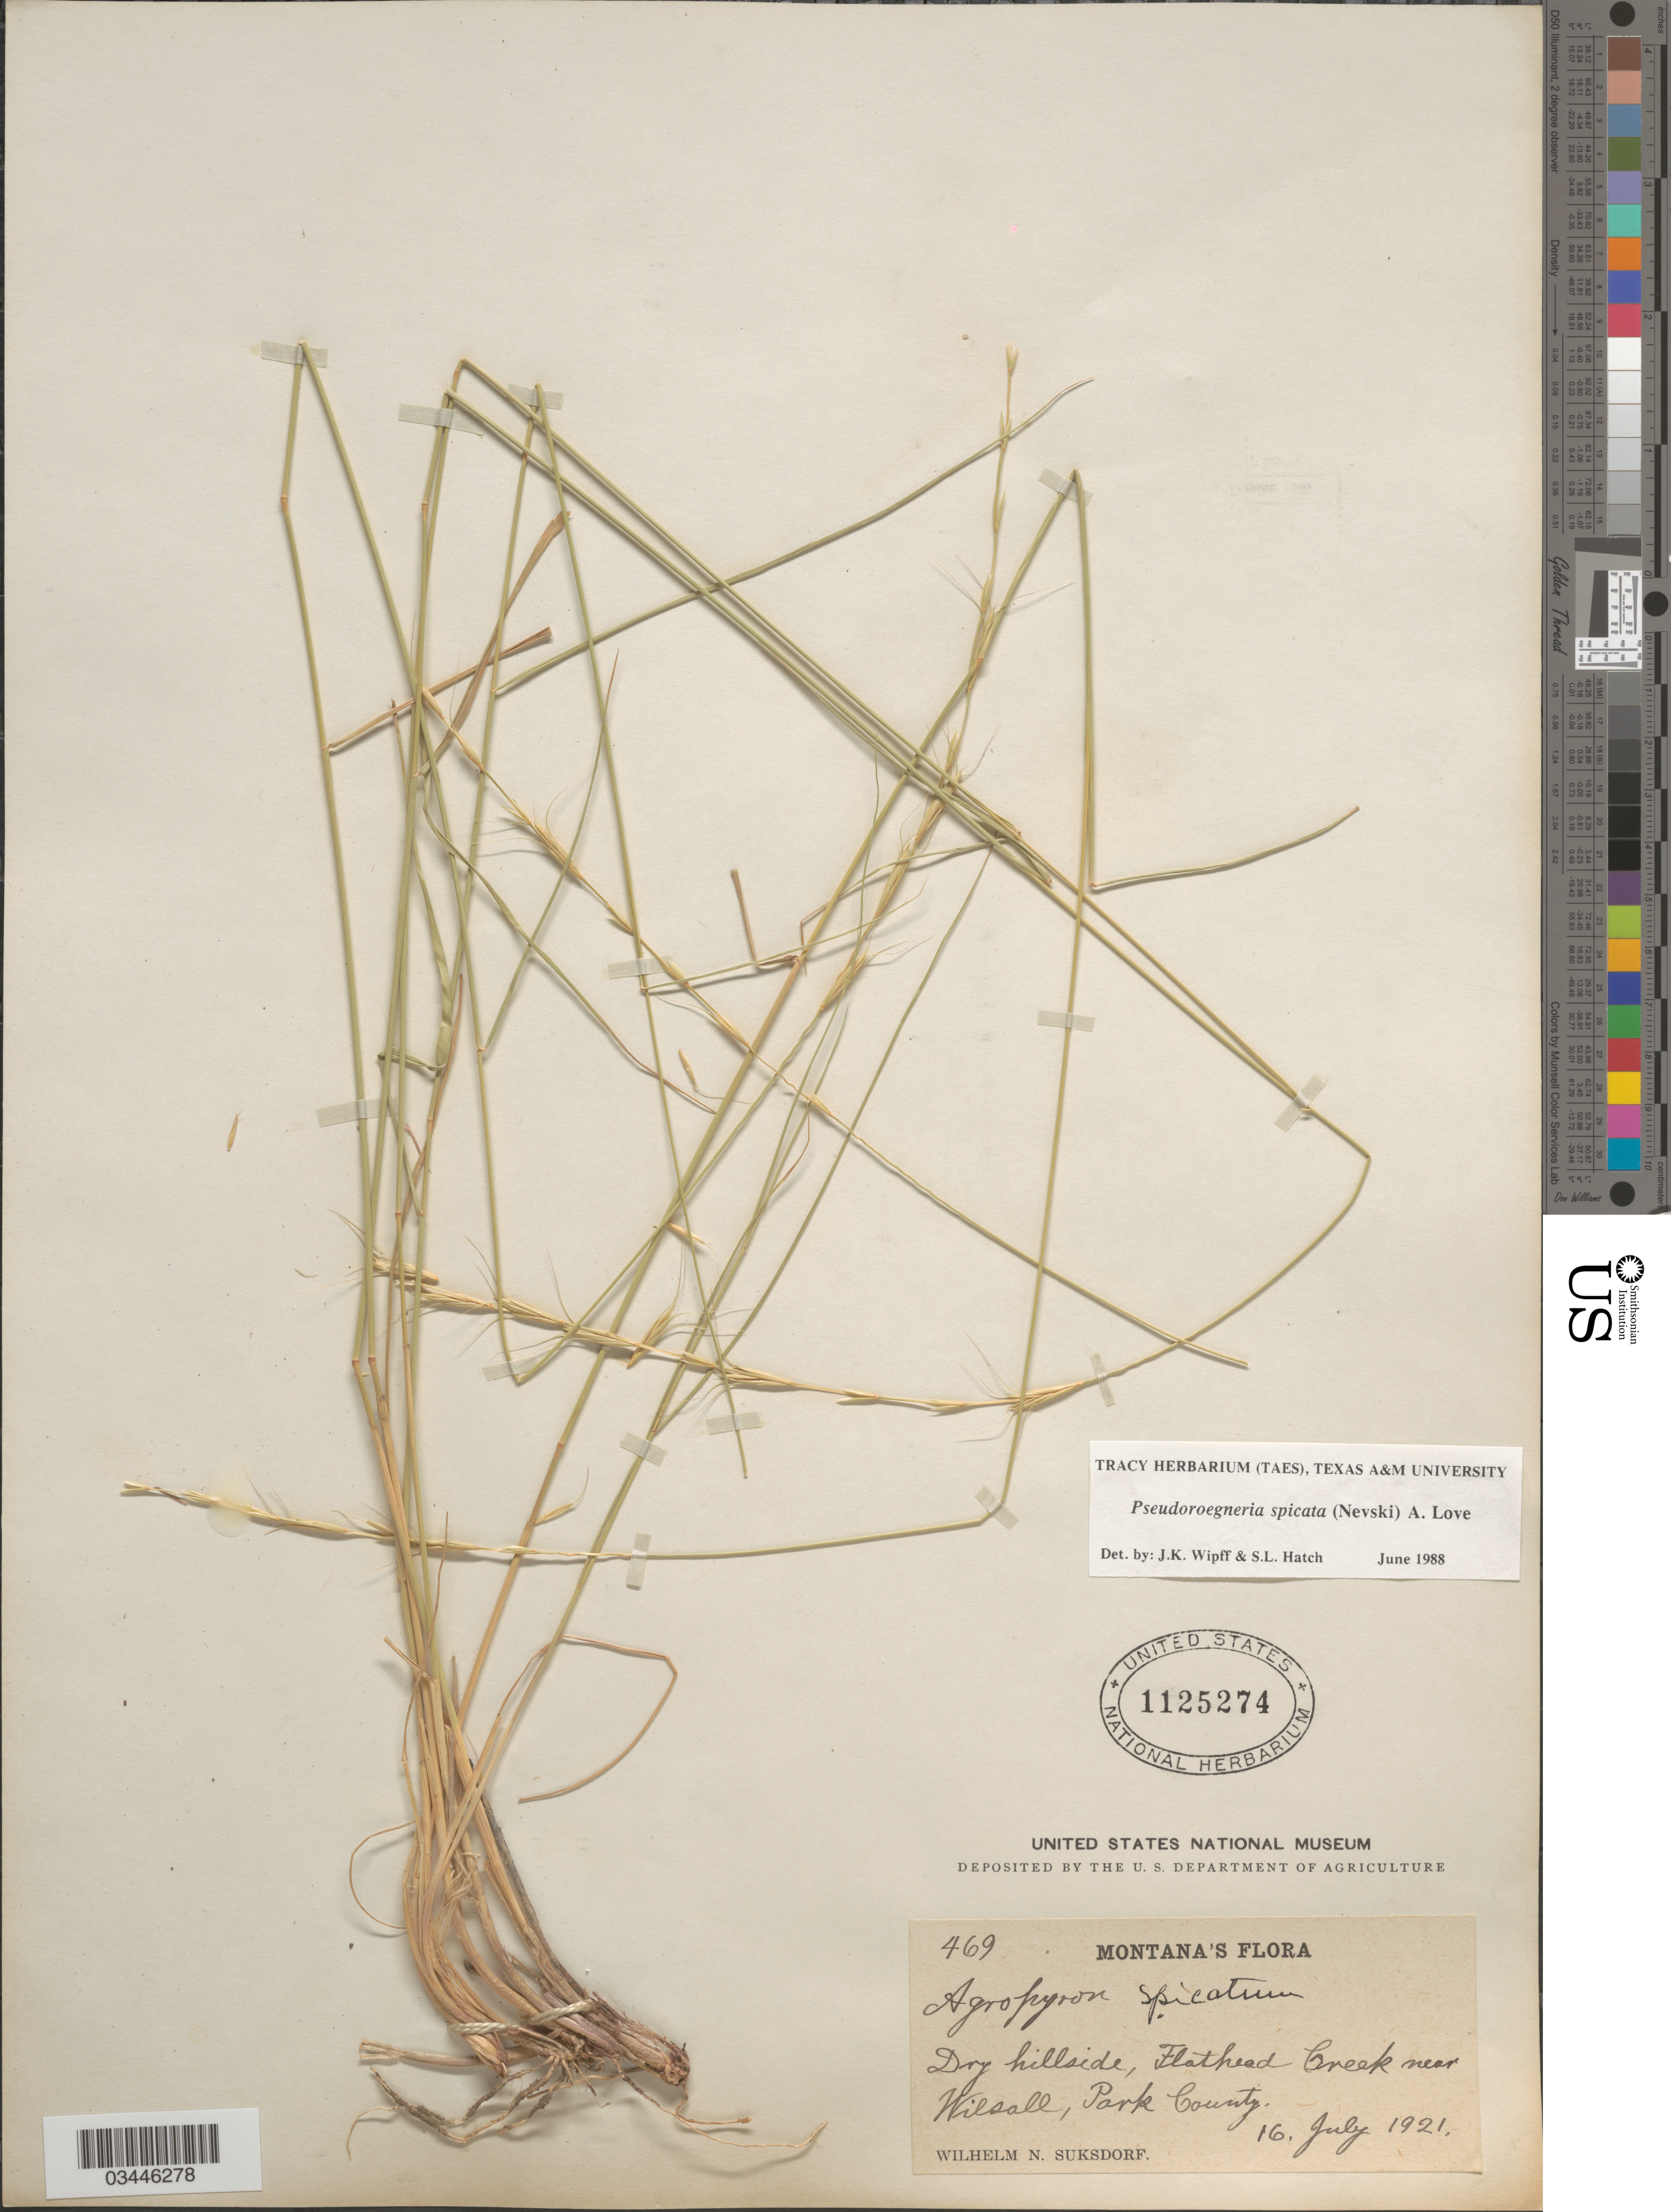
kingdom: Plantae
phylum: Tracheophyta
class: Liliopsida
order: Poales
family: Poaceae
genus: Pseudoroegneria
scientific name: Pseudoroegneria spicata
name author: (Pursh) Á. Löve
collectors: W. N. Suksdorf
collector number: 469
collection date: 1921-07-16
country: United States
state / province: Montana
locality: Dry hillside, Flathead Creek near Wilsall, Park County.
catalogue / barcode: US 1125274